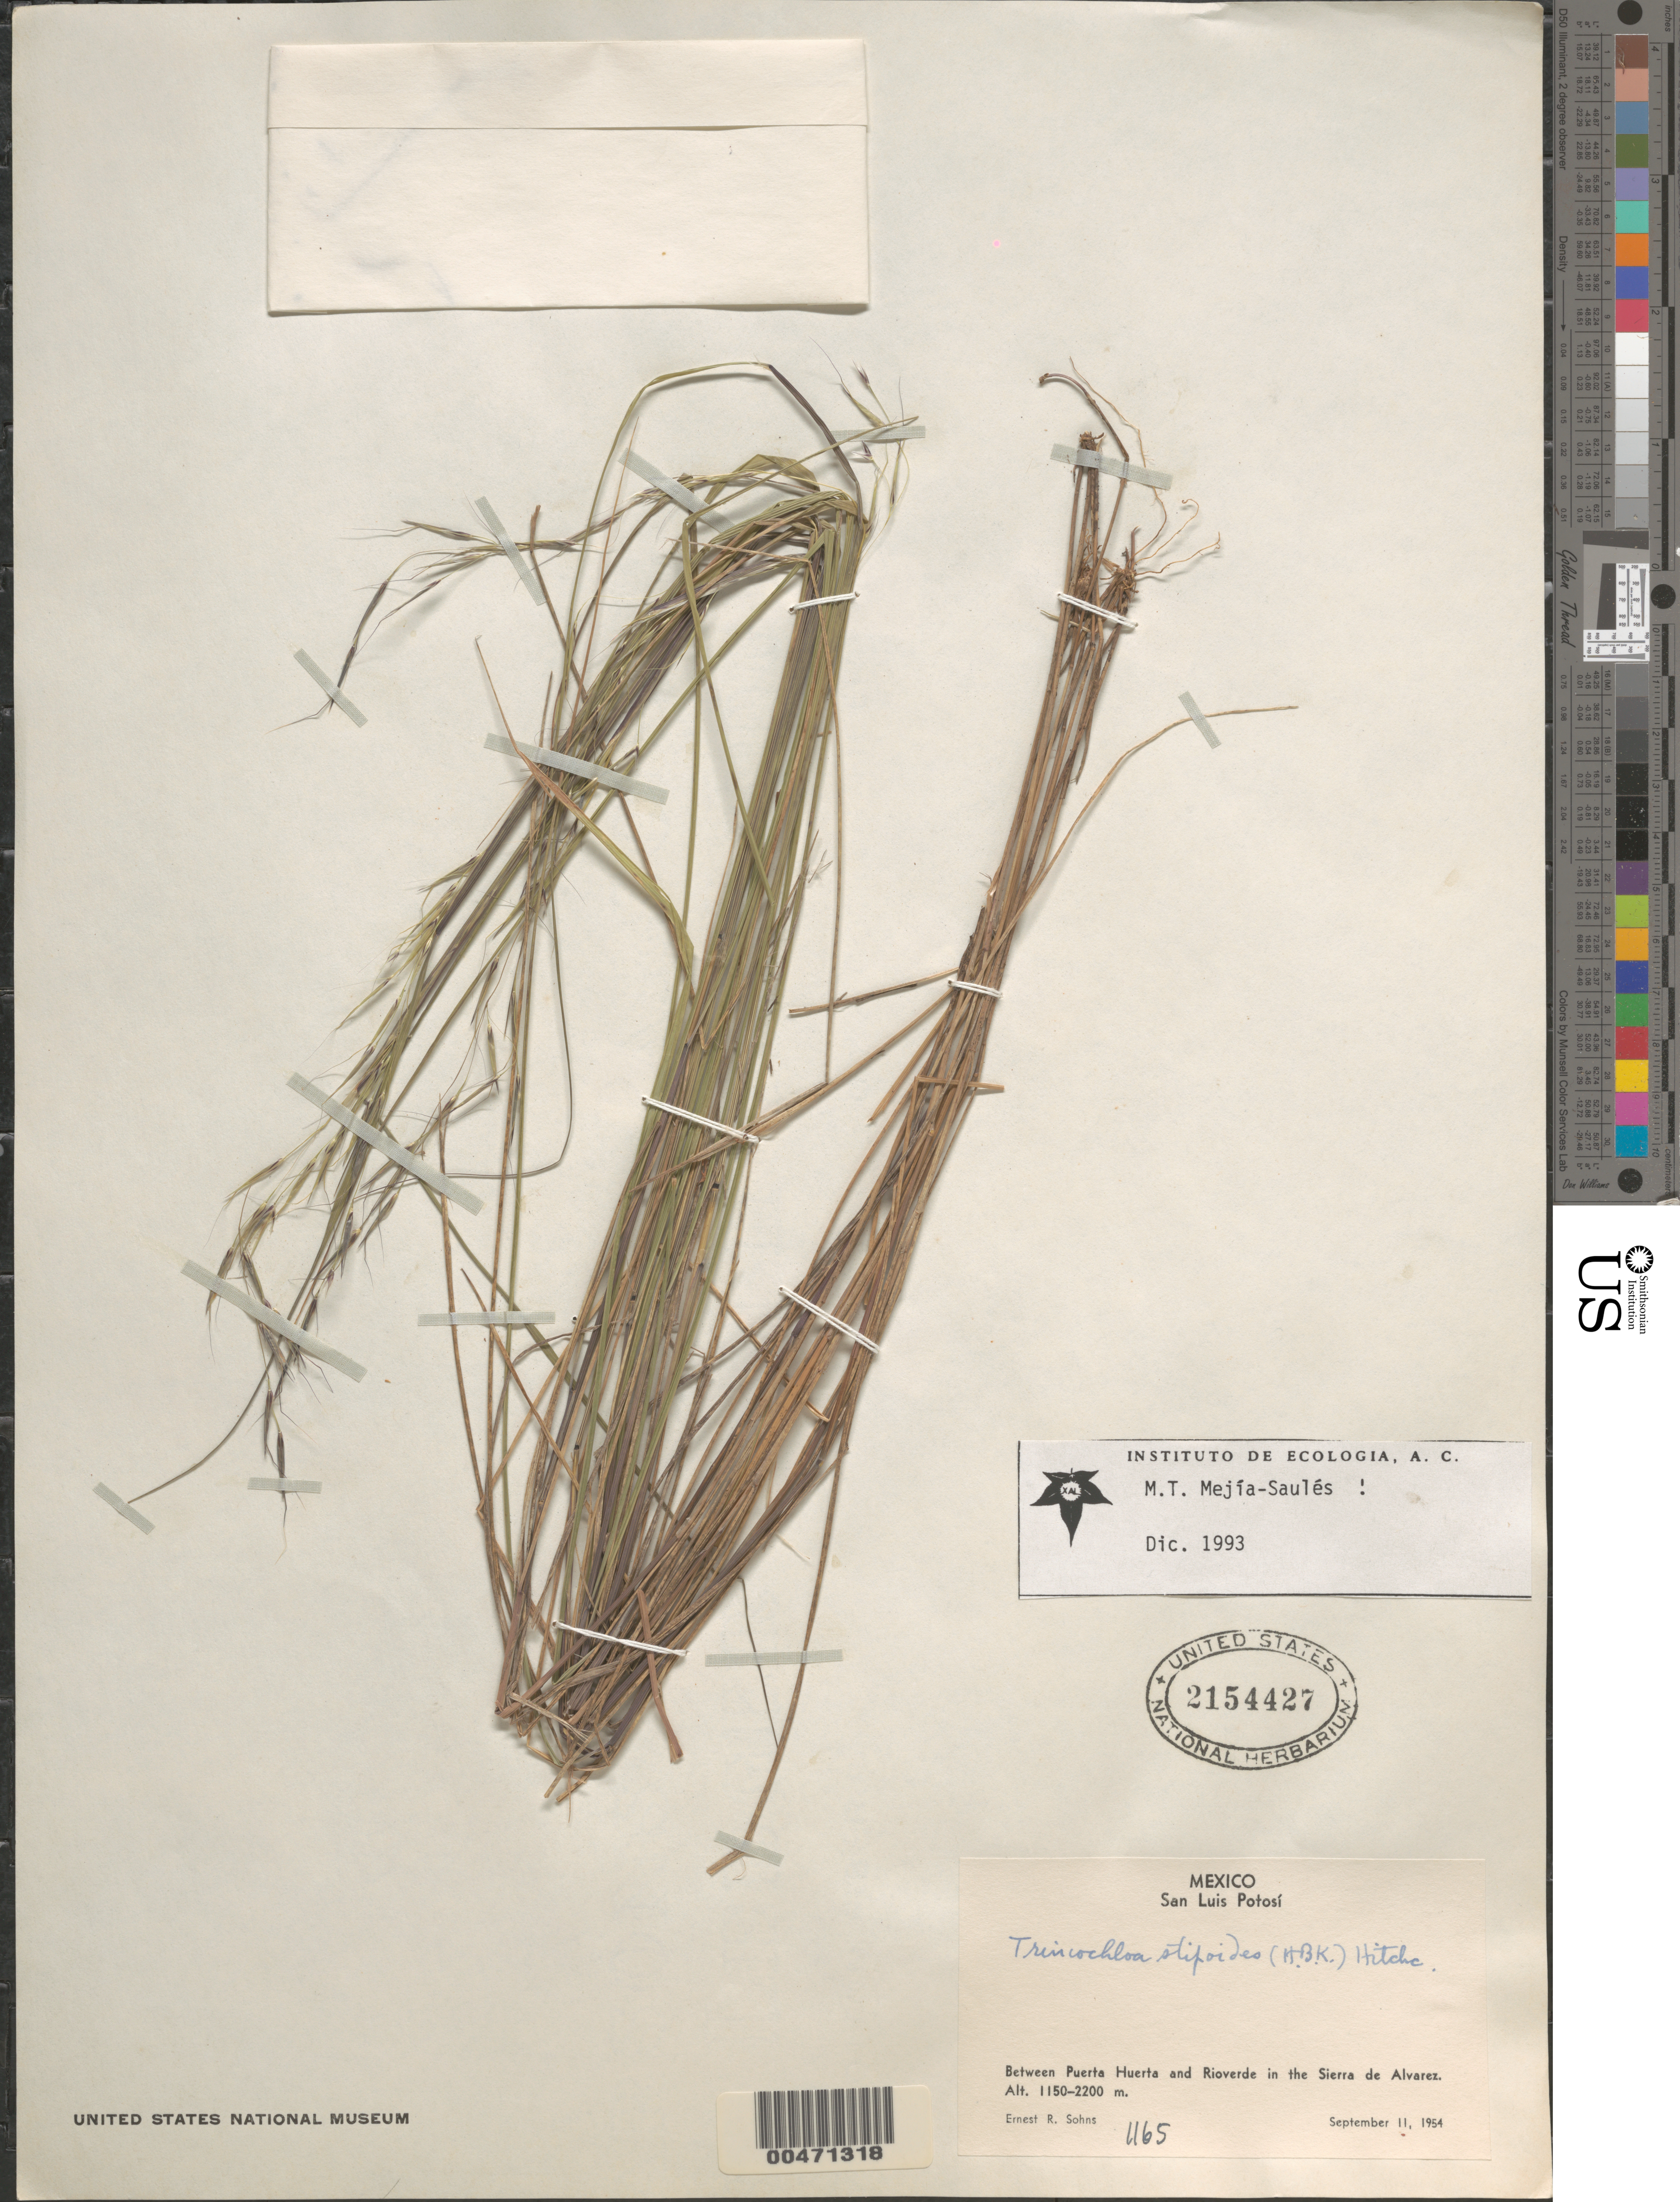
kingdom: Plantae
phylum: Tracheophyta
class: Liliopsida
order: Poales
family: Poaceae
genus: Triniochloa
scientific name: Triniochloa stipoides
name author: (Kunth) Hitchc.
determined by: Mejía-Sauls, M. T.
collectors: E. R. Sohns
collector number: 1165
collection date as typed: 11 Sep 1954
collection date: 1954-09-11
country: Mexico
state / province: San Luis Potosi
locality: Between Puerta Huerta and Rioverde in the Sierra de Alvarez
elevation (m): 1100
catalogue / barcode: US 2154427